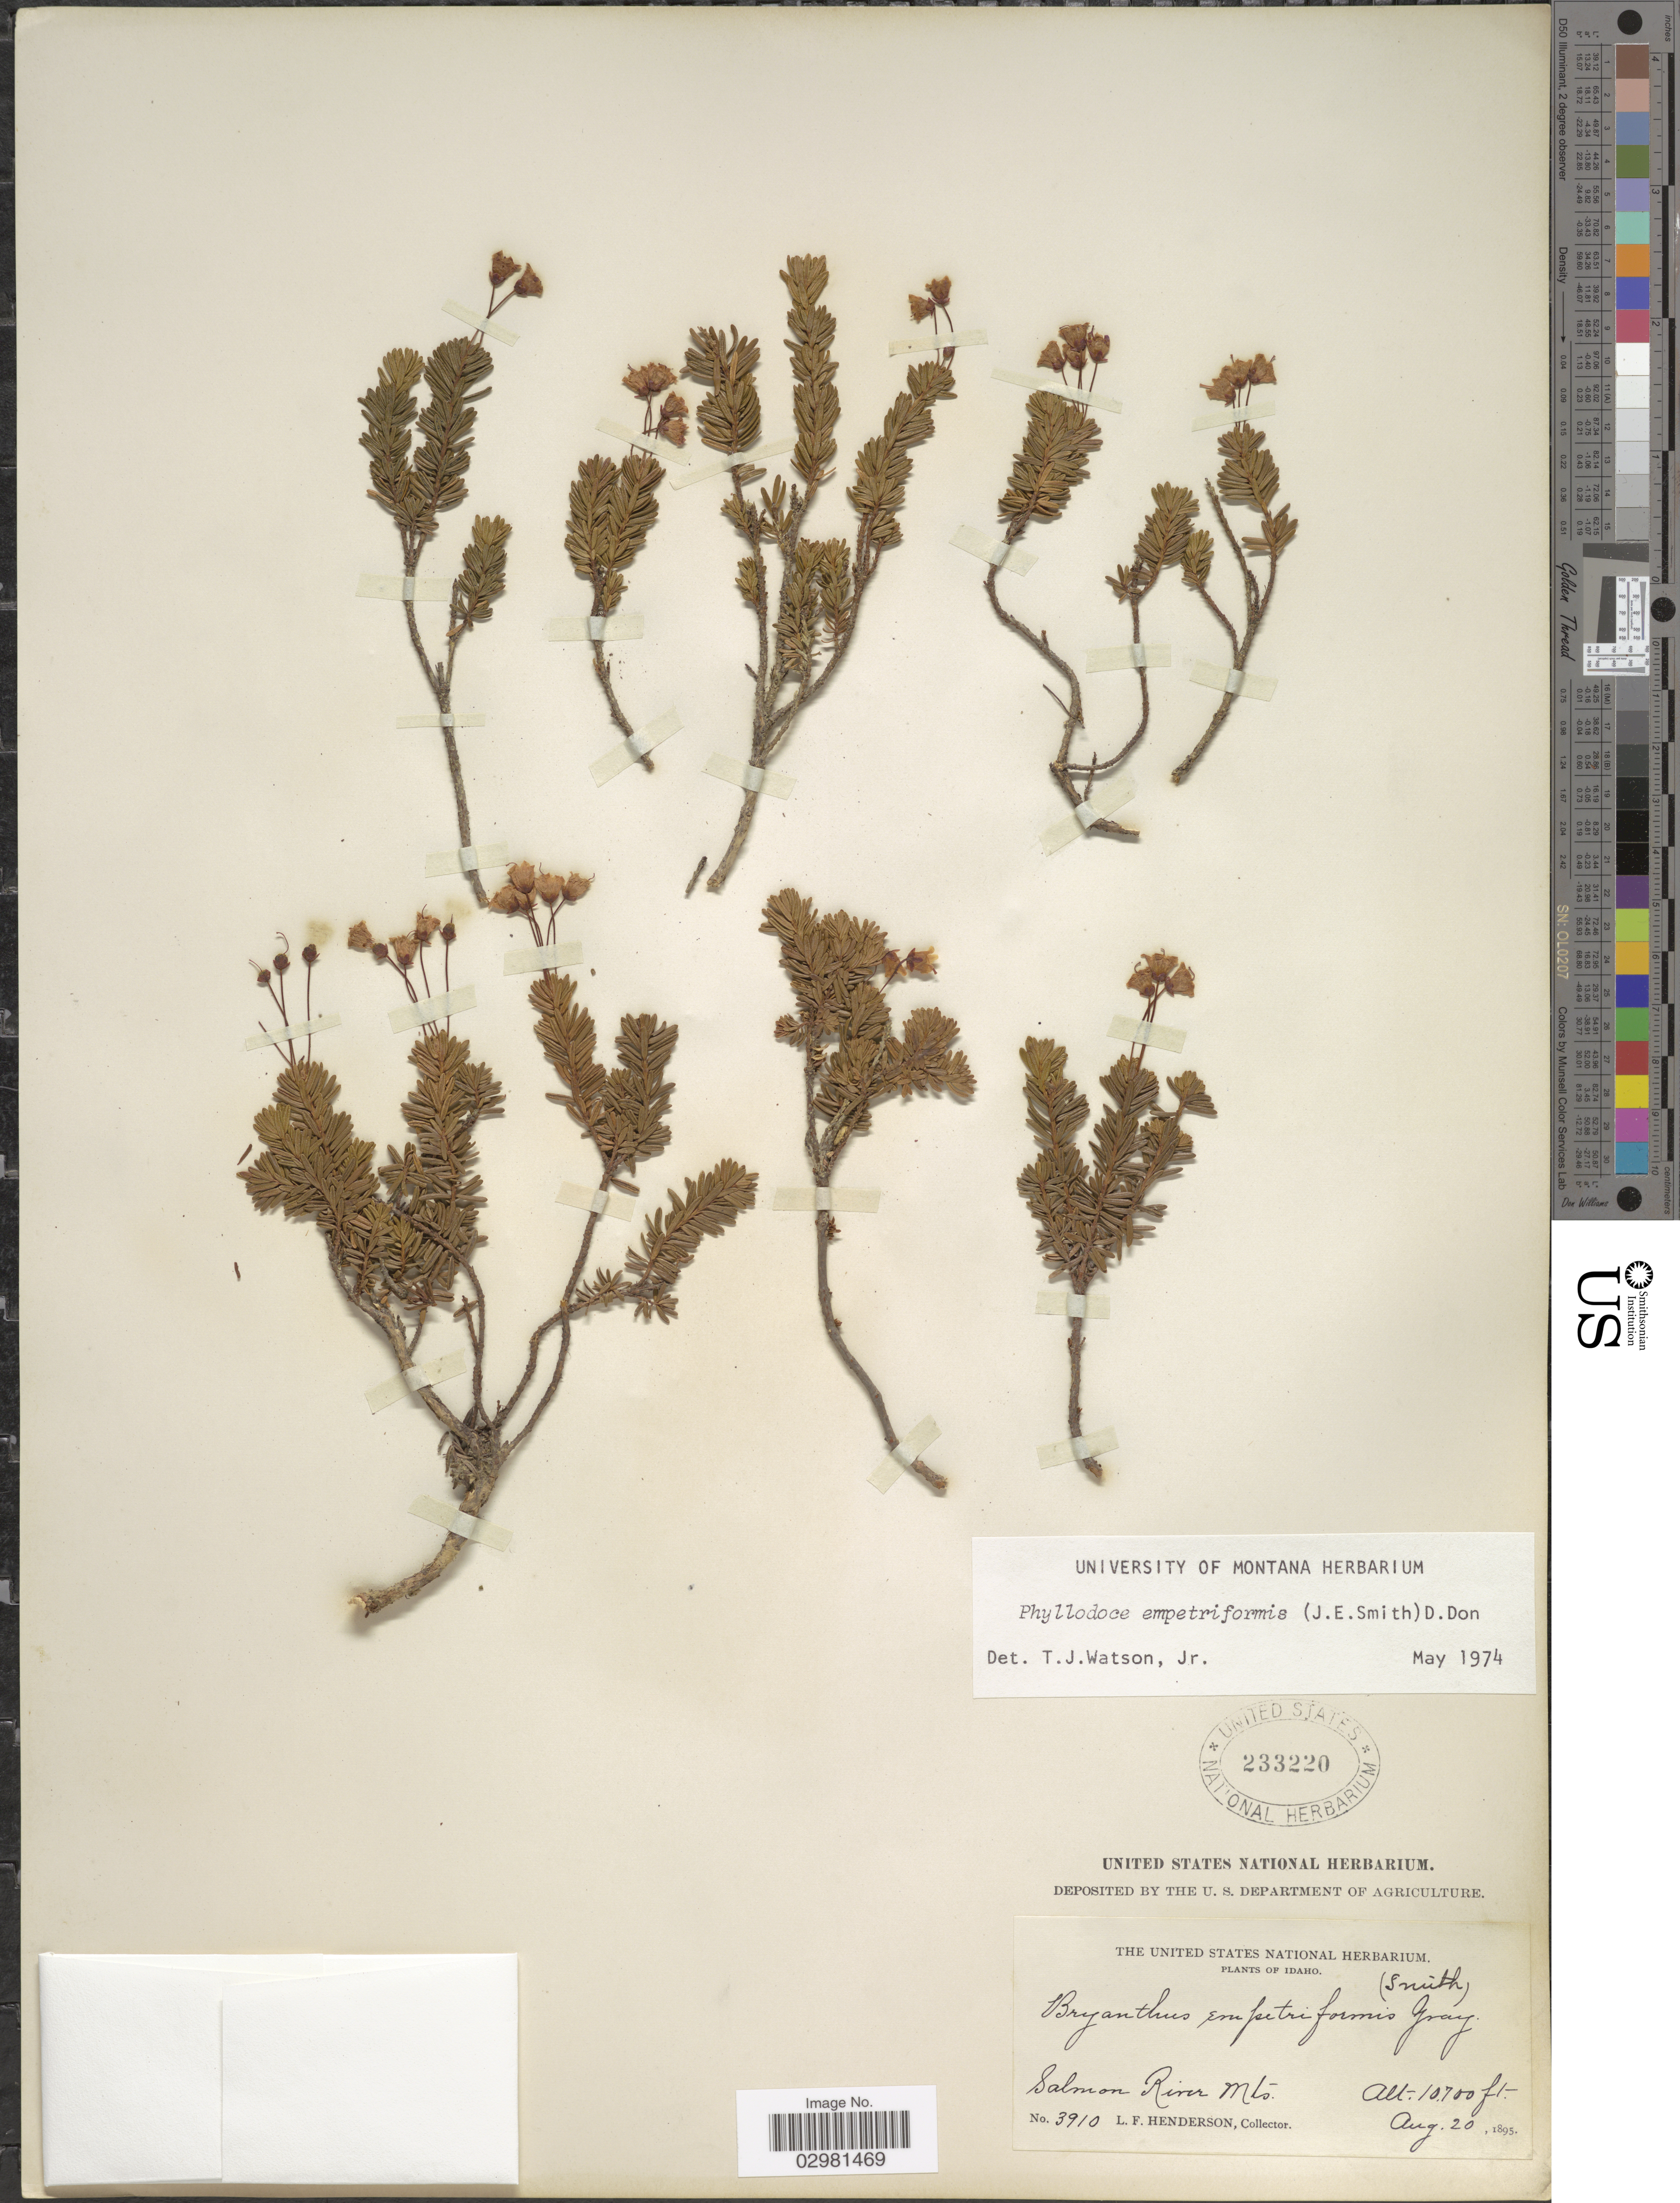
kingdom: Plantae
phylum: Tracheophyta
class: Magnoliopsida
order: Ericales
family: Ericaceae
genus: Phyllodoce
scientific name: Phyllodoce empetiformis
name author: (Small) D. Don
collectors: L. Henderson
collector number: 3910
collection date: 1895-08-20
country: United States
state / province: Idaho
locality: Salmon River Mts.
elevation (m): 3261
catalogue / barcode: US 233220